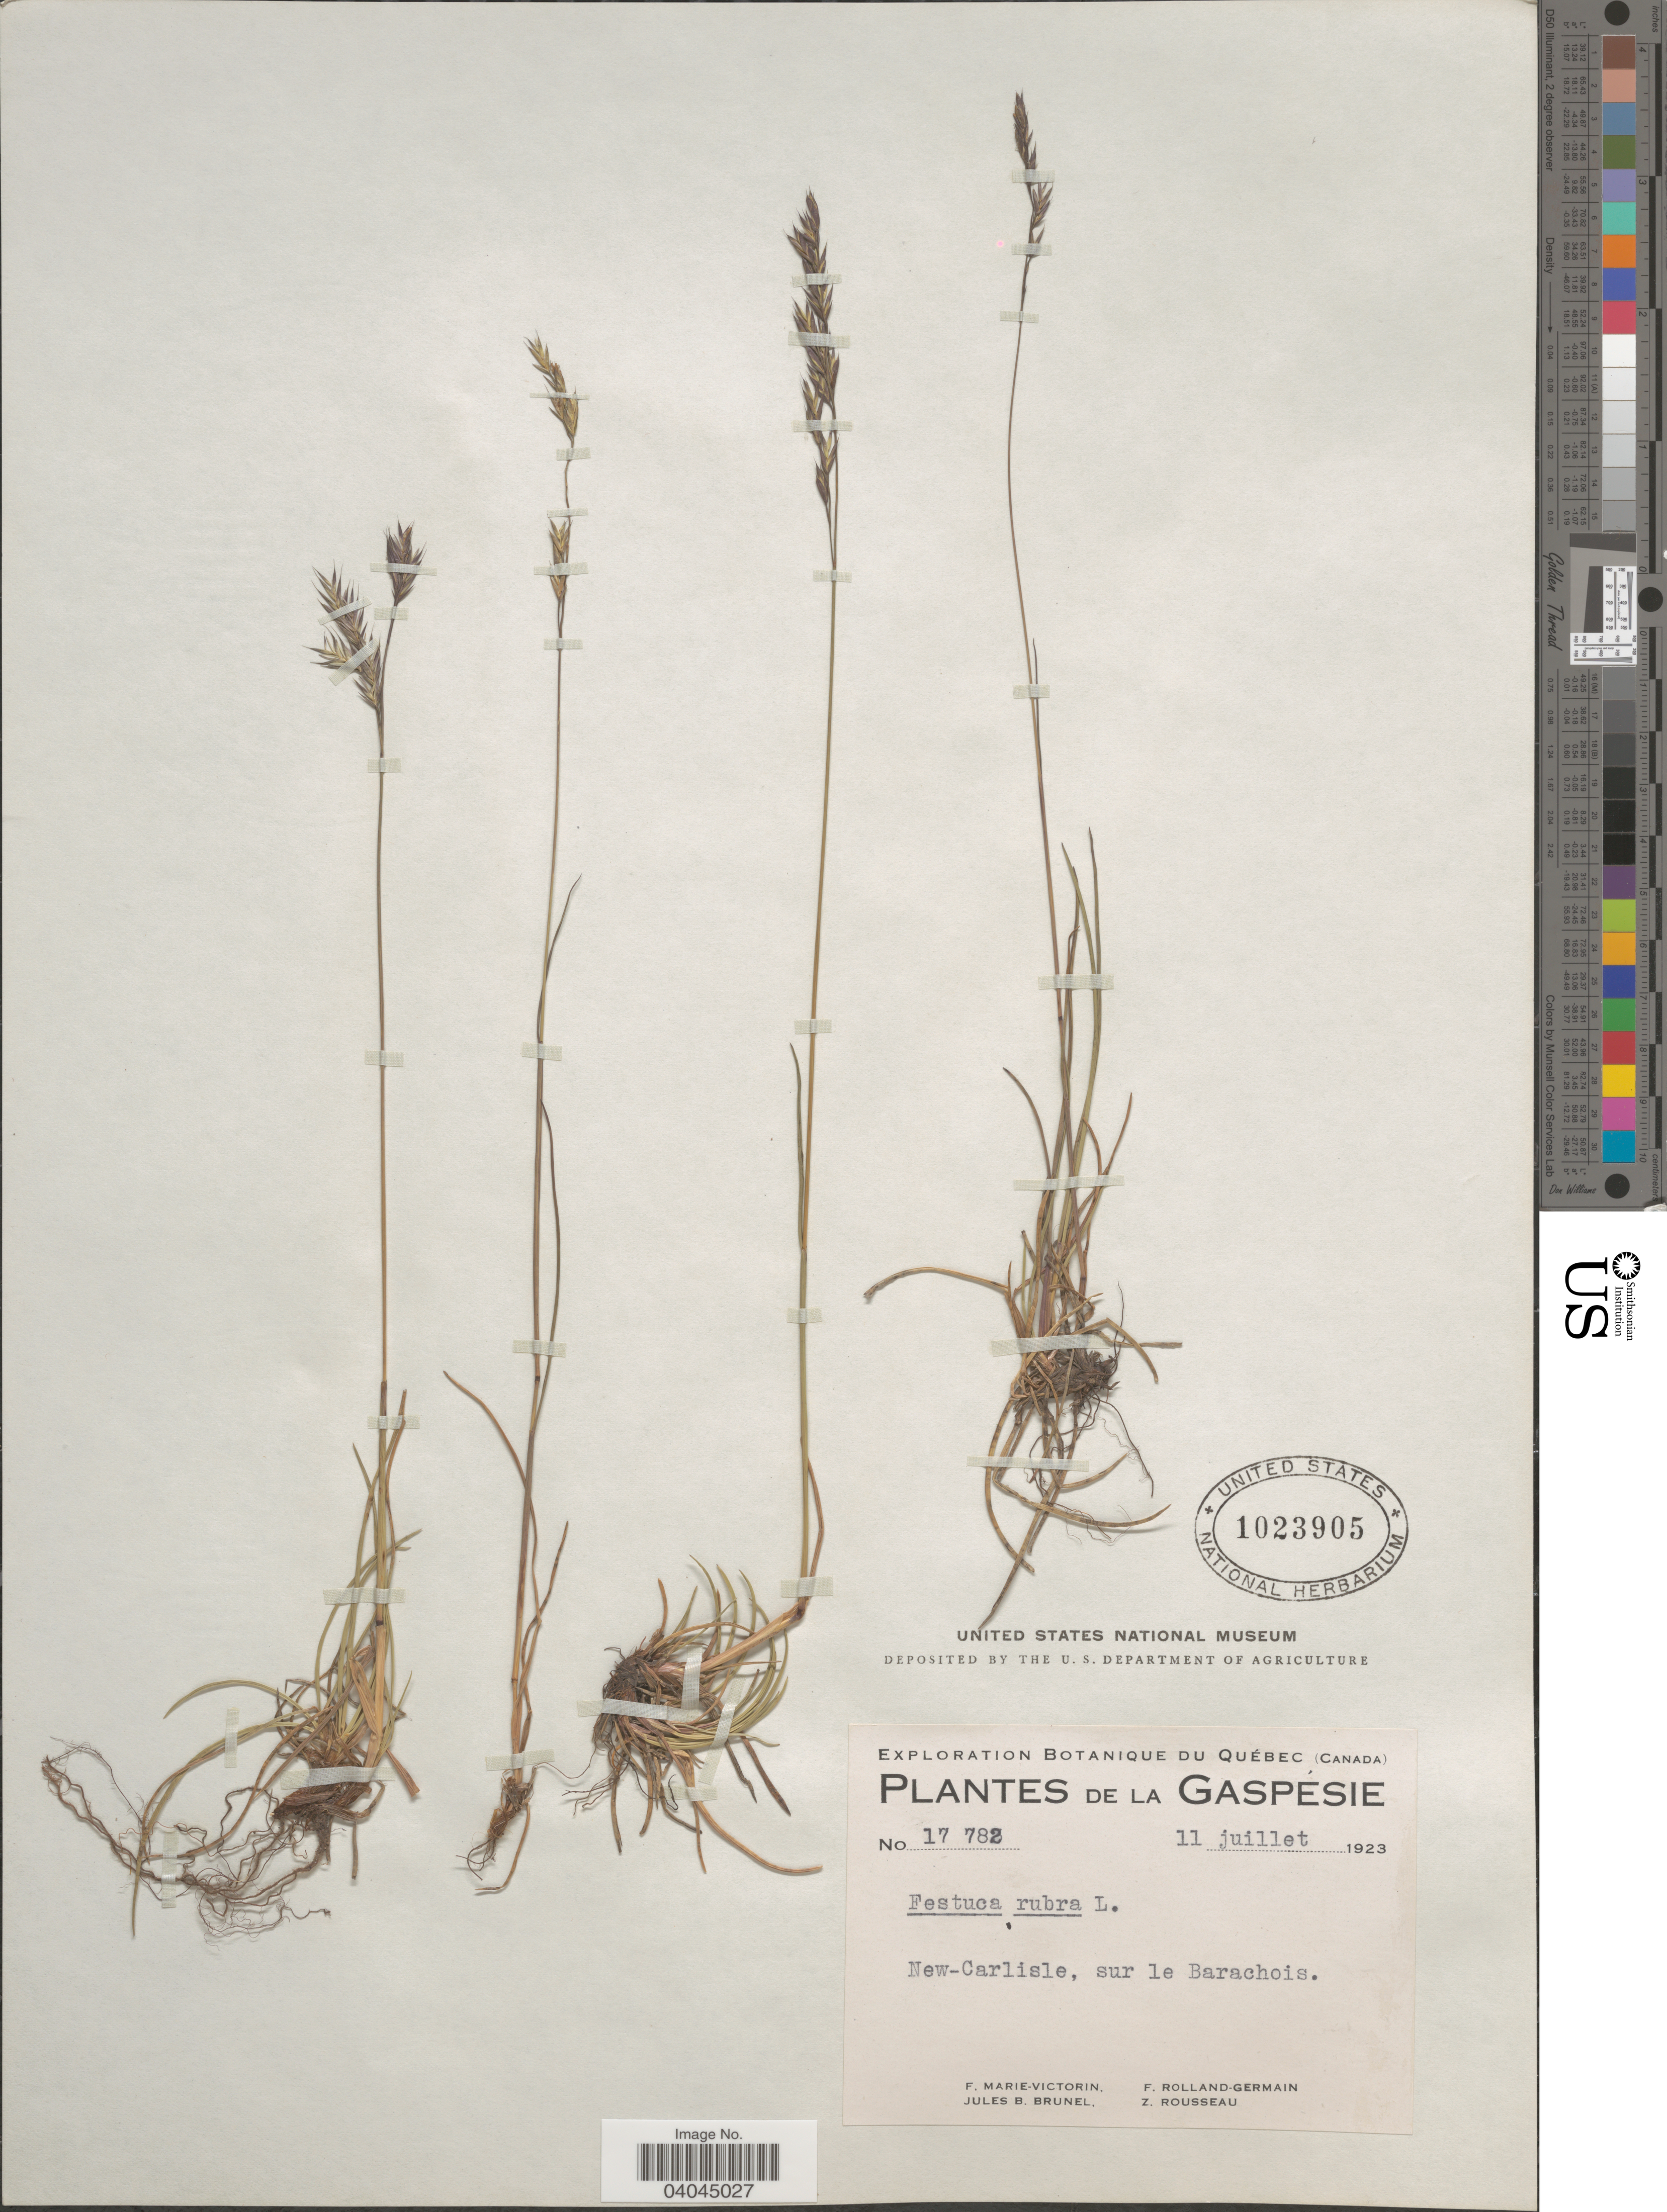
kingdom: Plantae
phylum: Tracheophyta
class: Liliopsida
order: Poales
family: Poaceae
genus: Festuca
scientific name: Festuca rubra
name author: L.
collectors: F. Marie-Victorin, Rolland-Germain, J. Brunel & Z. Rousseau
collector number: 17782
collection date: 1923-07-11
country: Canada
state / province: Quebec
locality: La Gaspésie. New-Carlisle, sur le Barachois.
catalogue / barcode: US 1023905